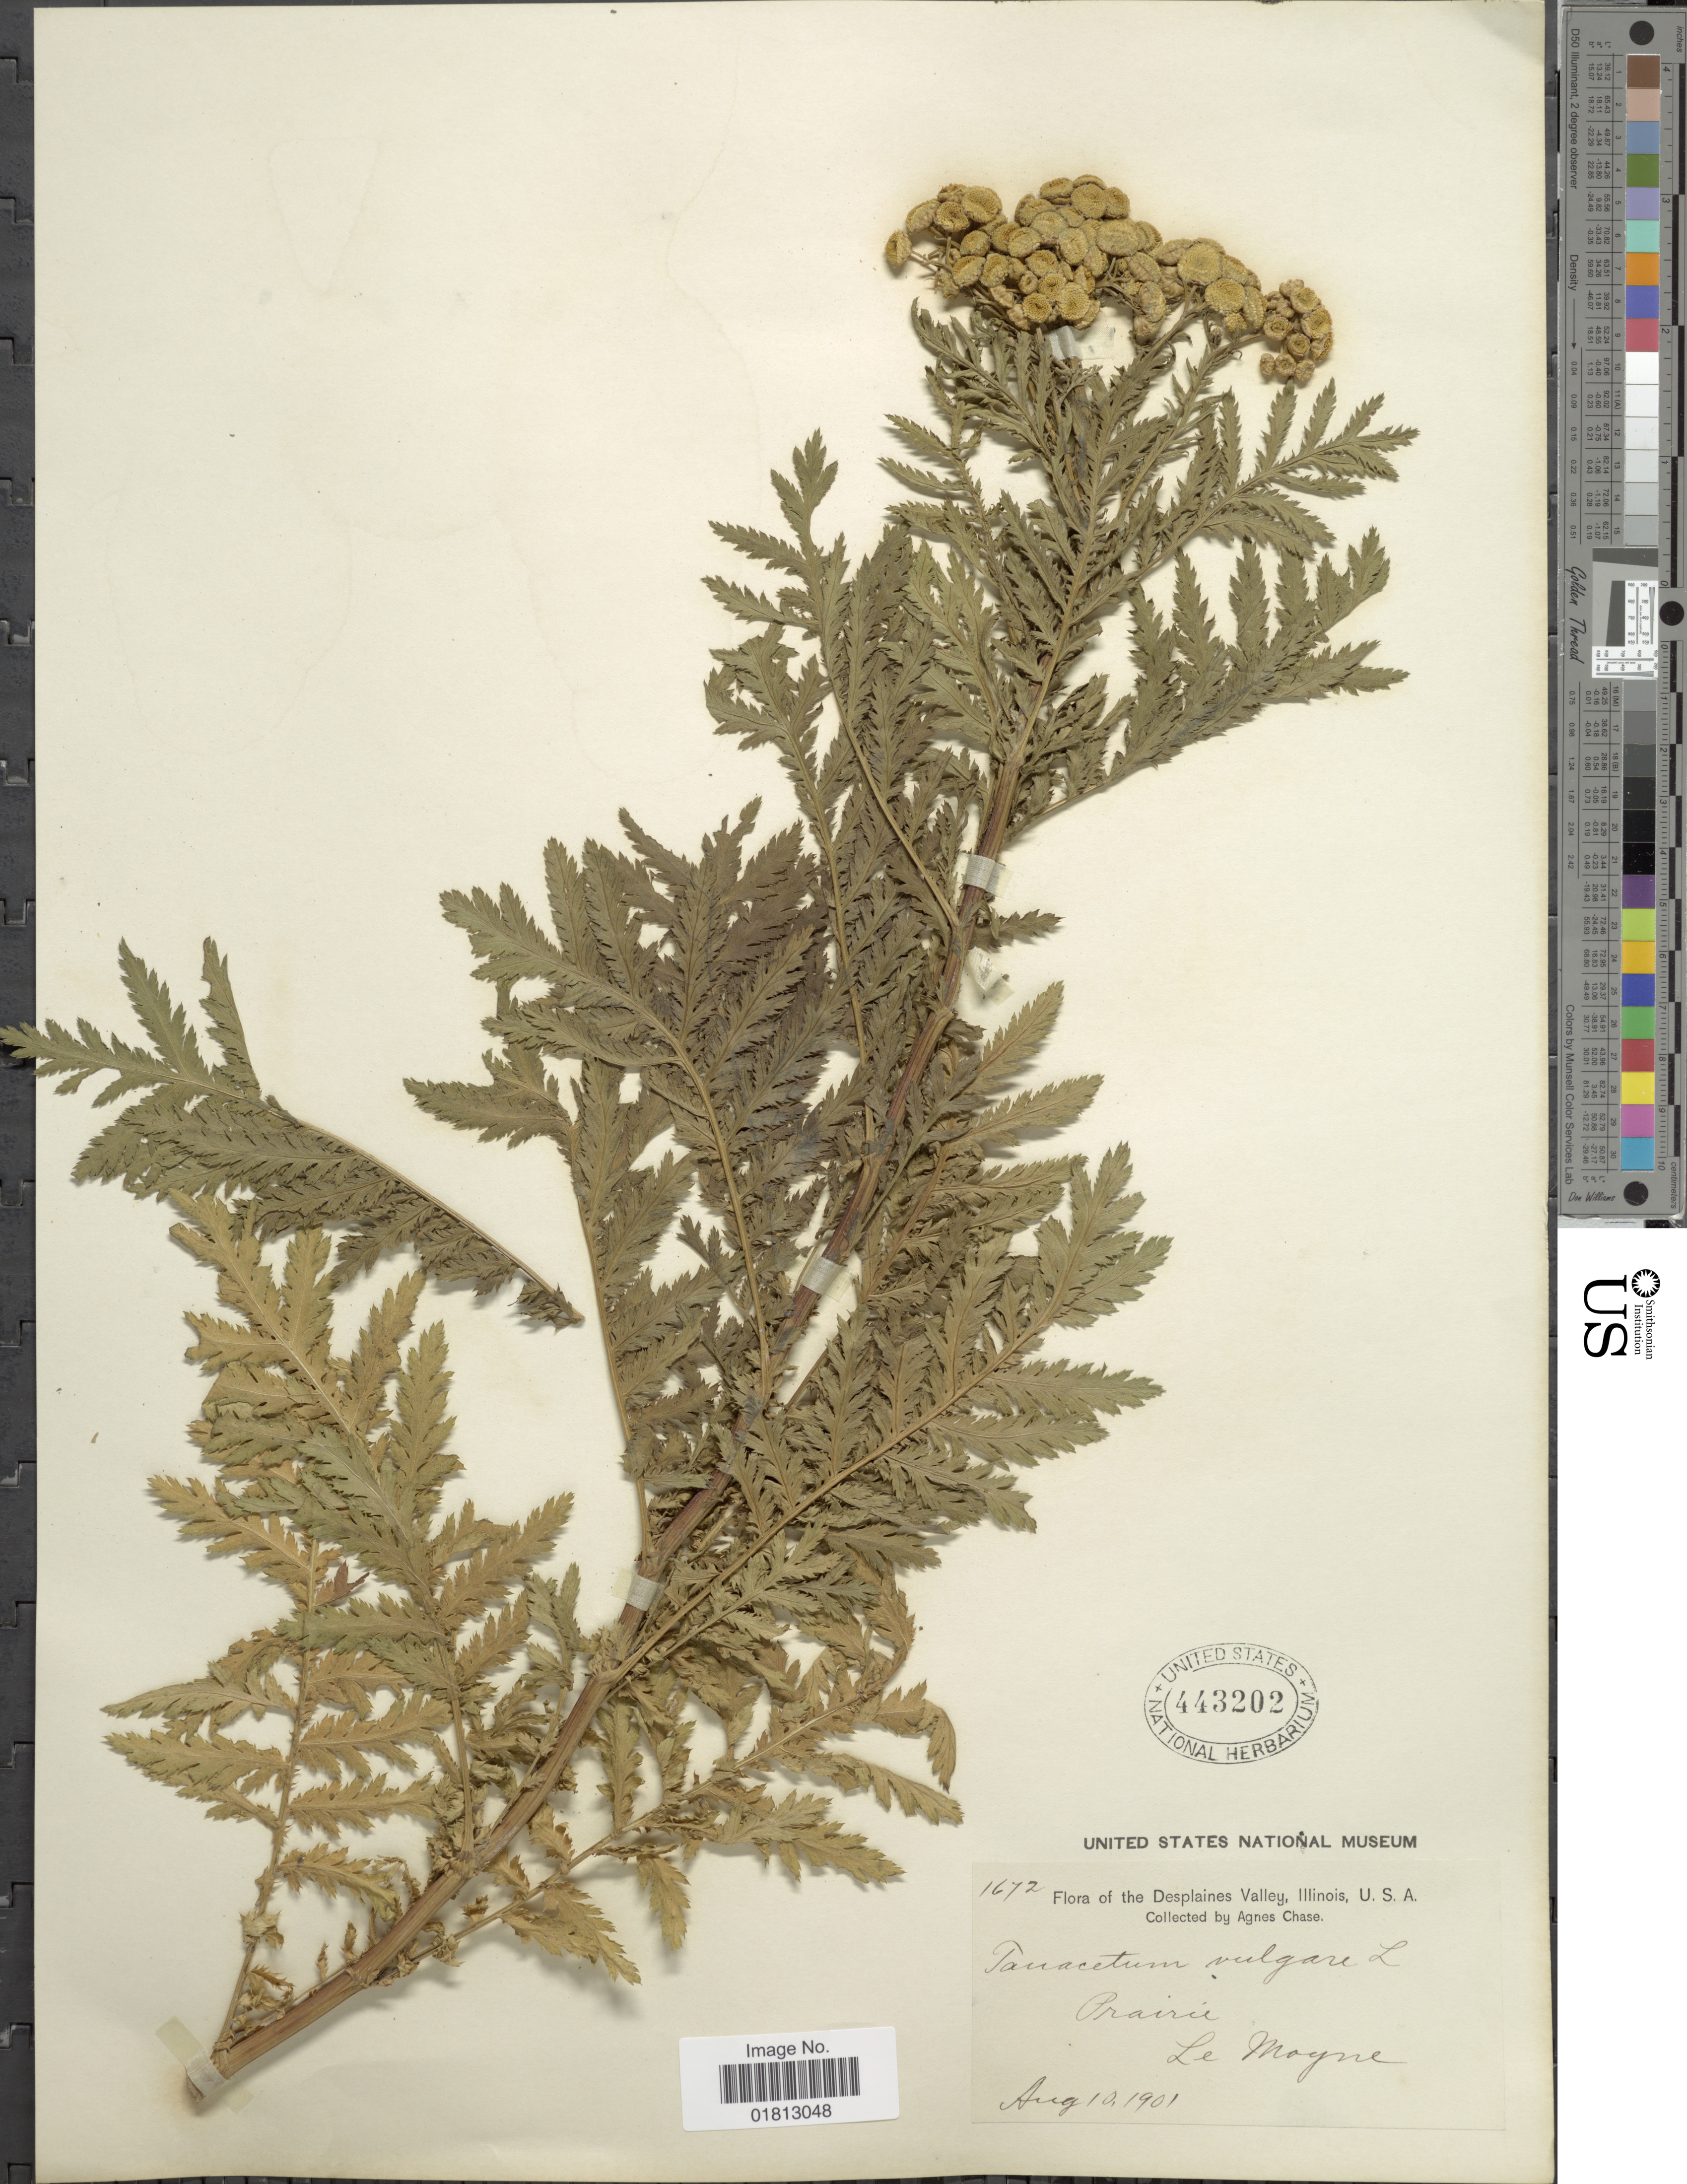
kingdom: Plantae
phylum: Tracheophyta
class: Magnoliopsida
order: Asterales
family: Asteraceae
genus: Tanacetum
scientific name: Tanacetum vulgare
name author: L.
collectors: A. Chase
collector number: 1672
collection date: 1901-08-10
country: United States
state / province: Illinois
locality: The Desplaines Valley, Illinois, U. S. A. Prairie, Le Moyne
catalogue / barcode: US 443202